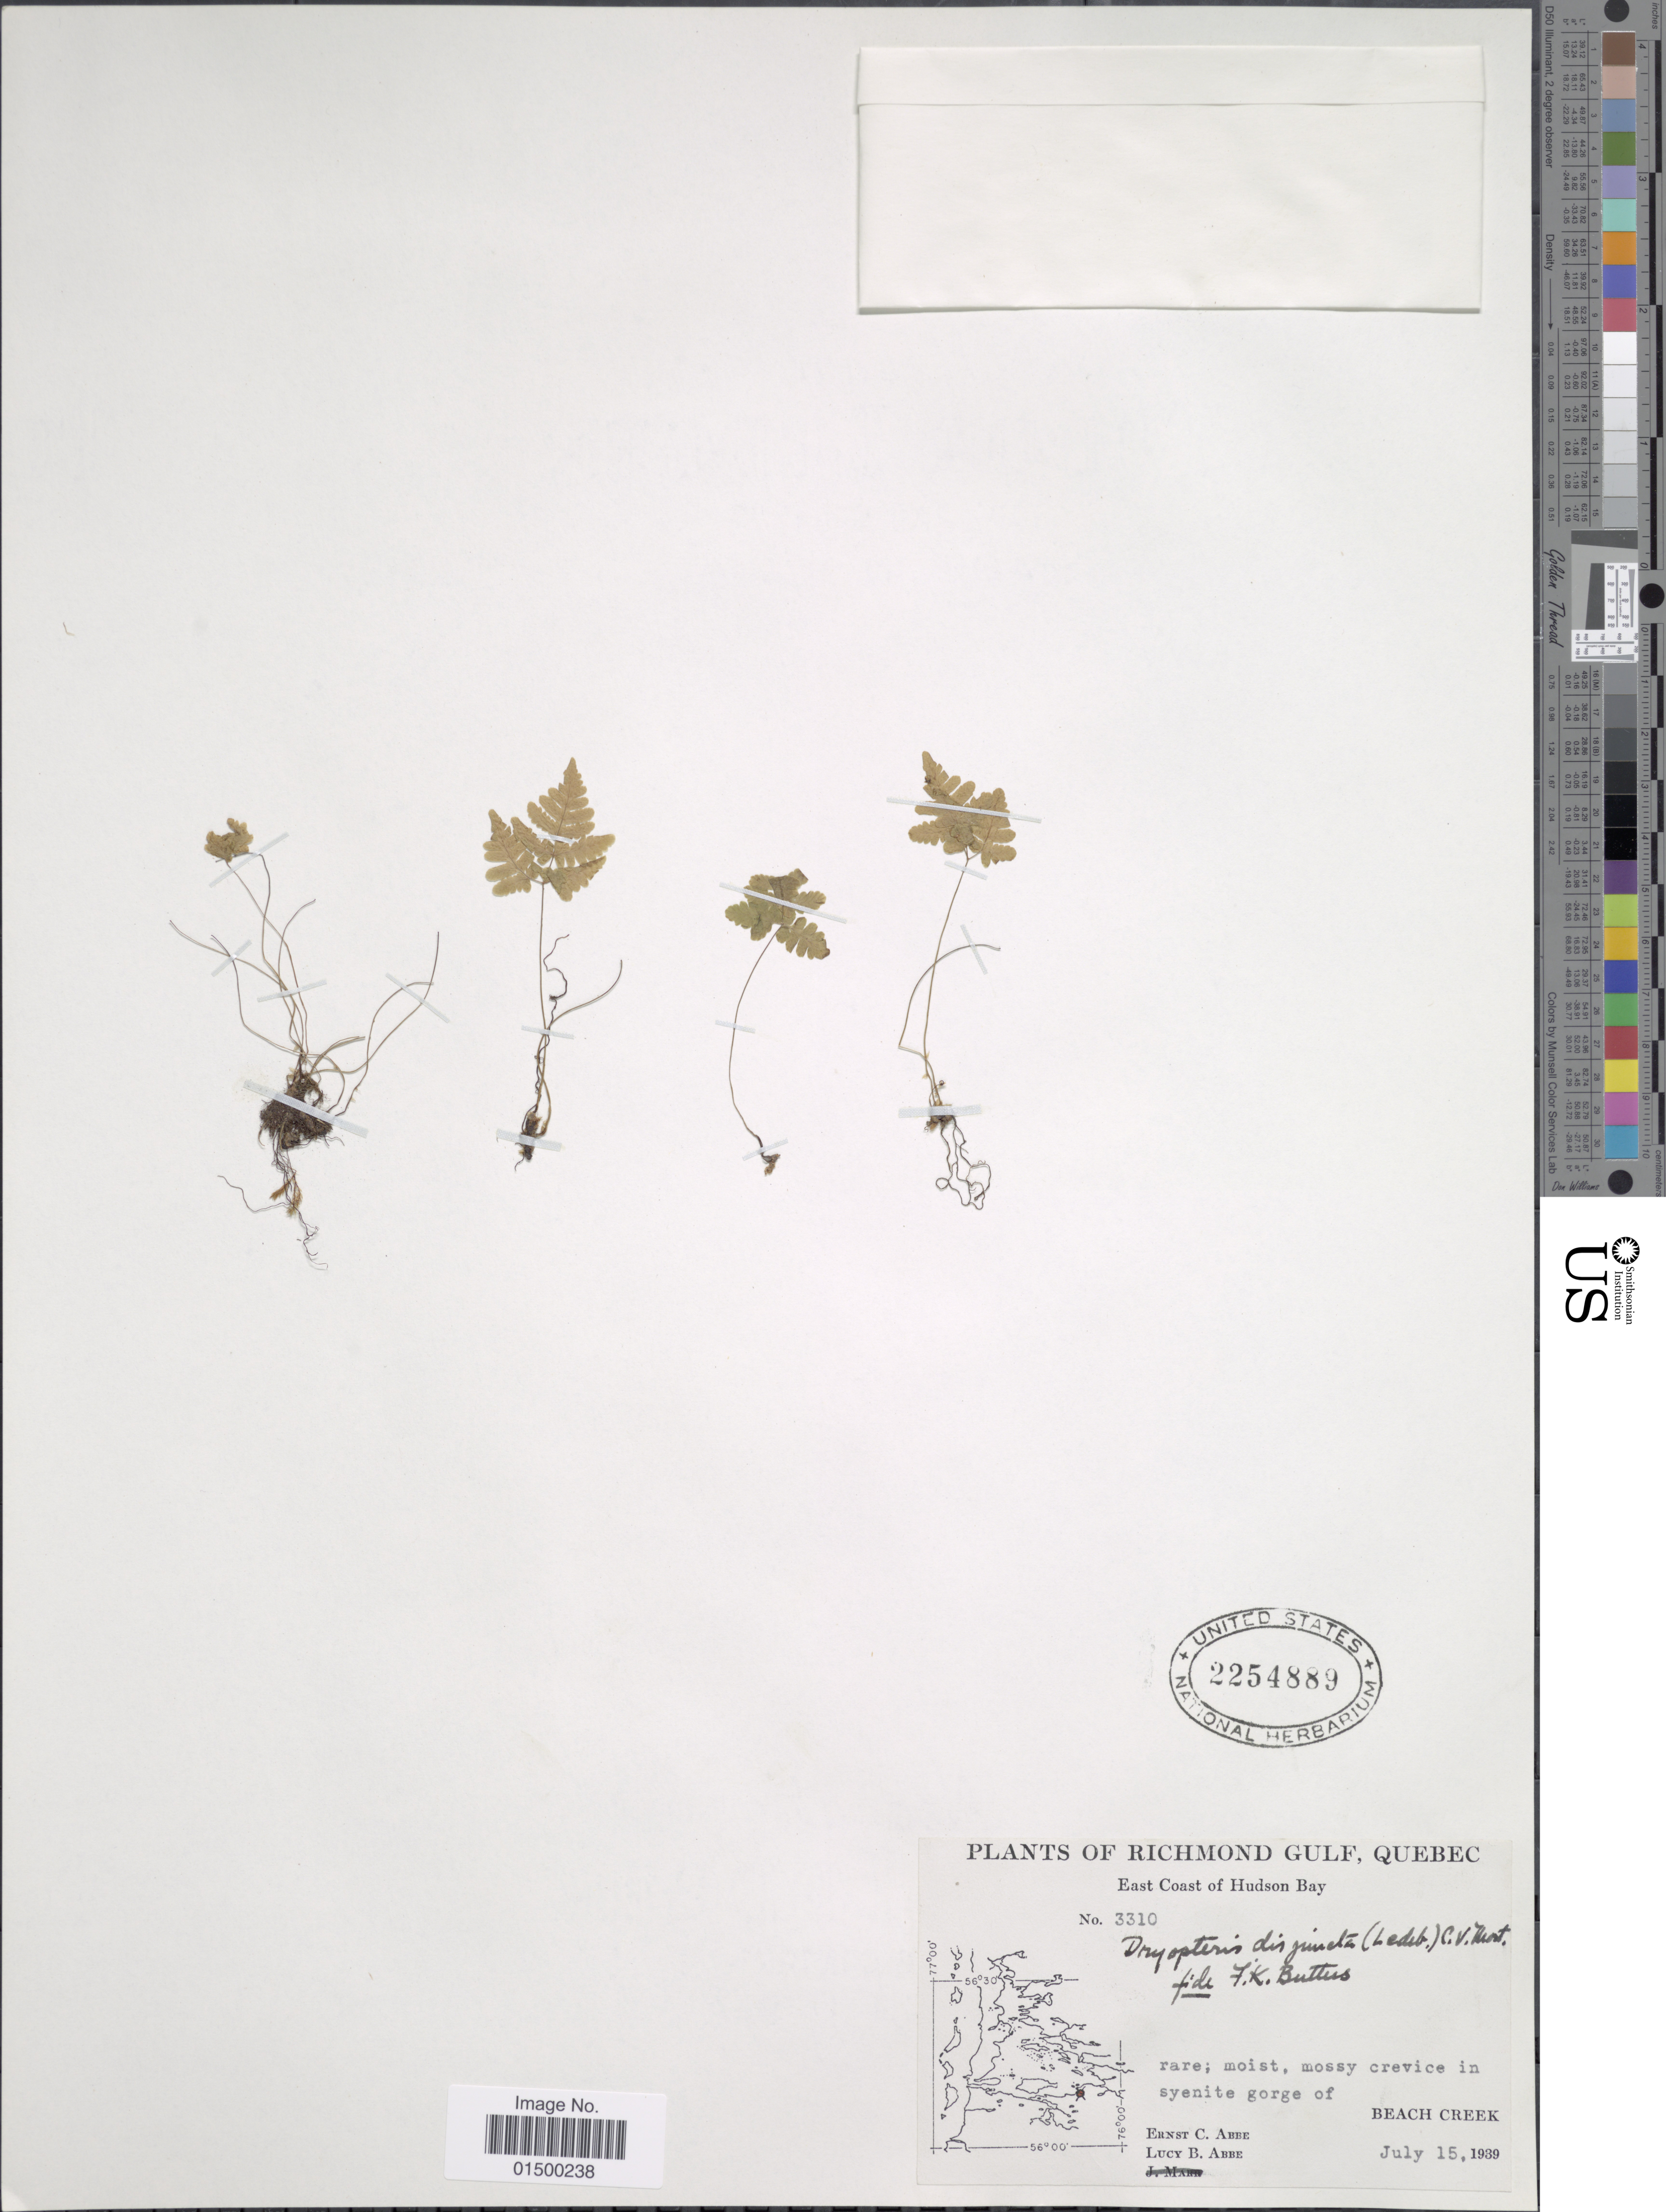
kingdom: Plantae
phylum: Tracheophyta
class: Polypodiopsida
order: Polypodiales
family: Cystopteridaceae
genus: Gymnocarpium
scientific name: Gymnocarpium disjunctum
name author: (Rupr.) Ching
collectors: E. C. Abbe & L. B. Abbe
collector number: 3310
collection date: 1939-07-15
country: Canada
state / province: Quebec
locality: Richmond Gulf, Quebec, East Coast of Hudson Bay. Mossy crevice in syenite gorge of Beach Creek.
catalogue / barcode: US 2254889